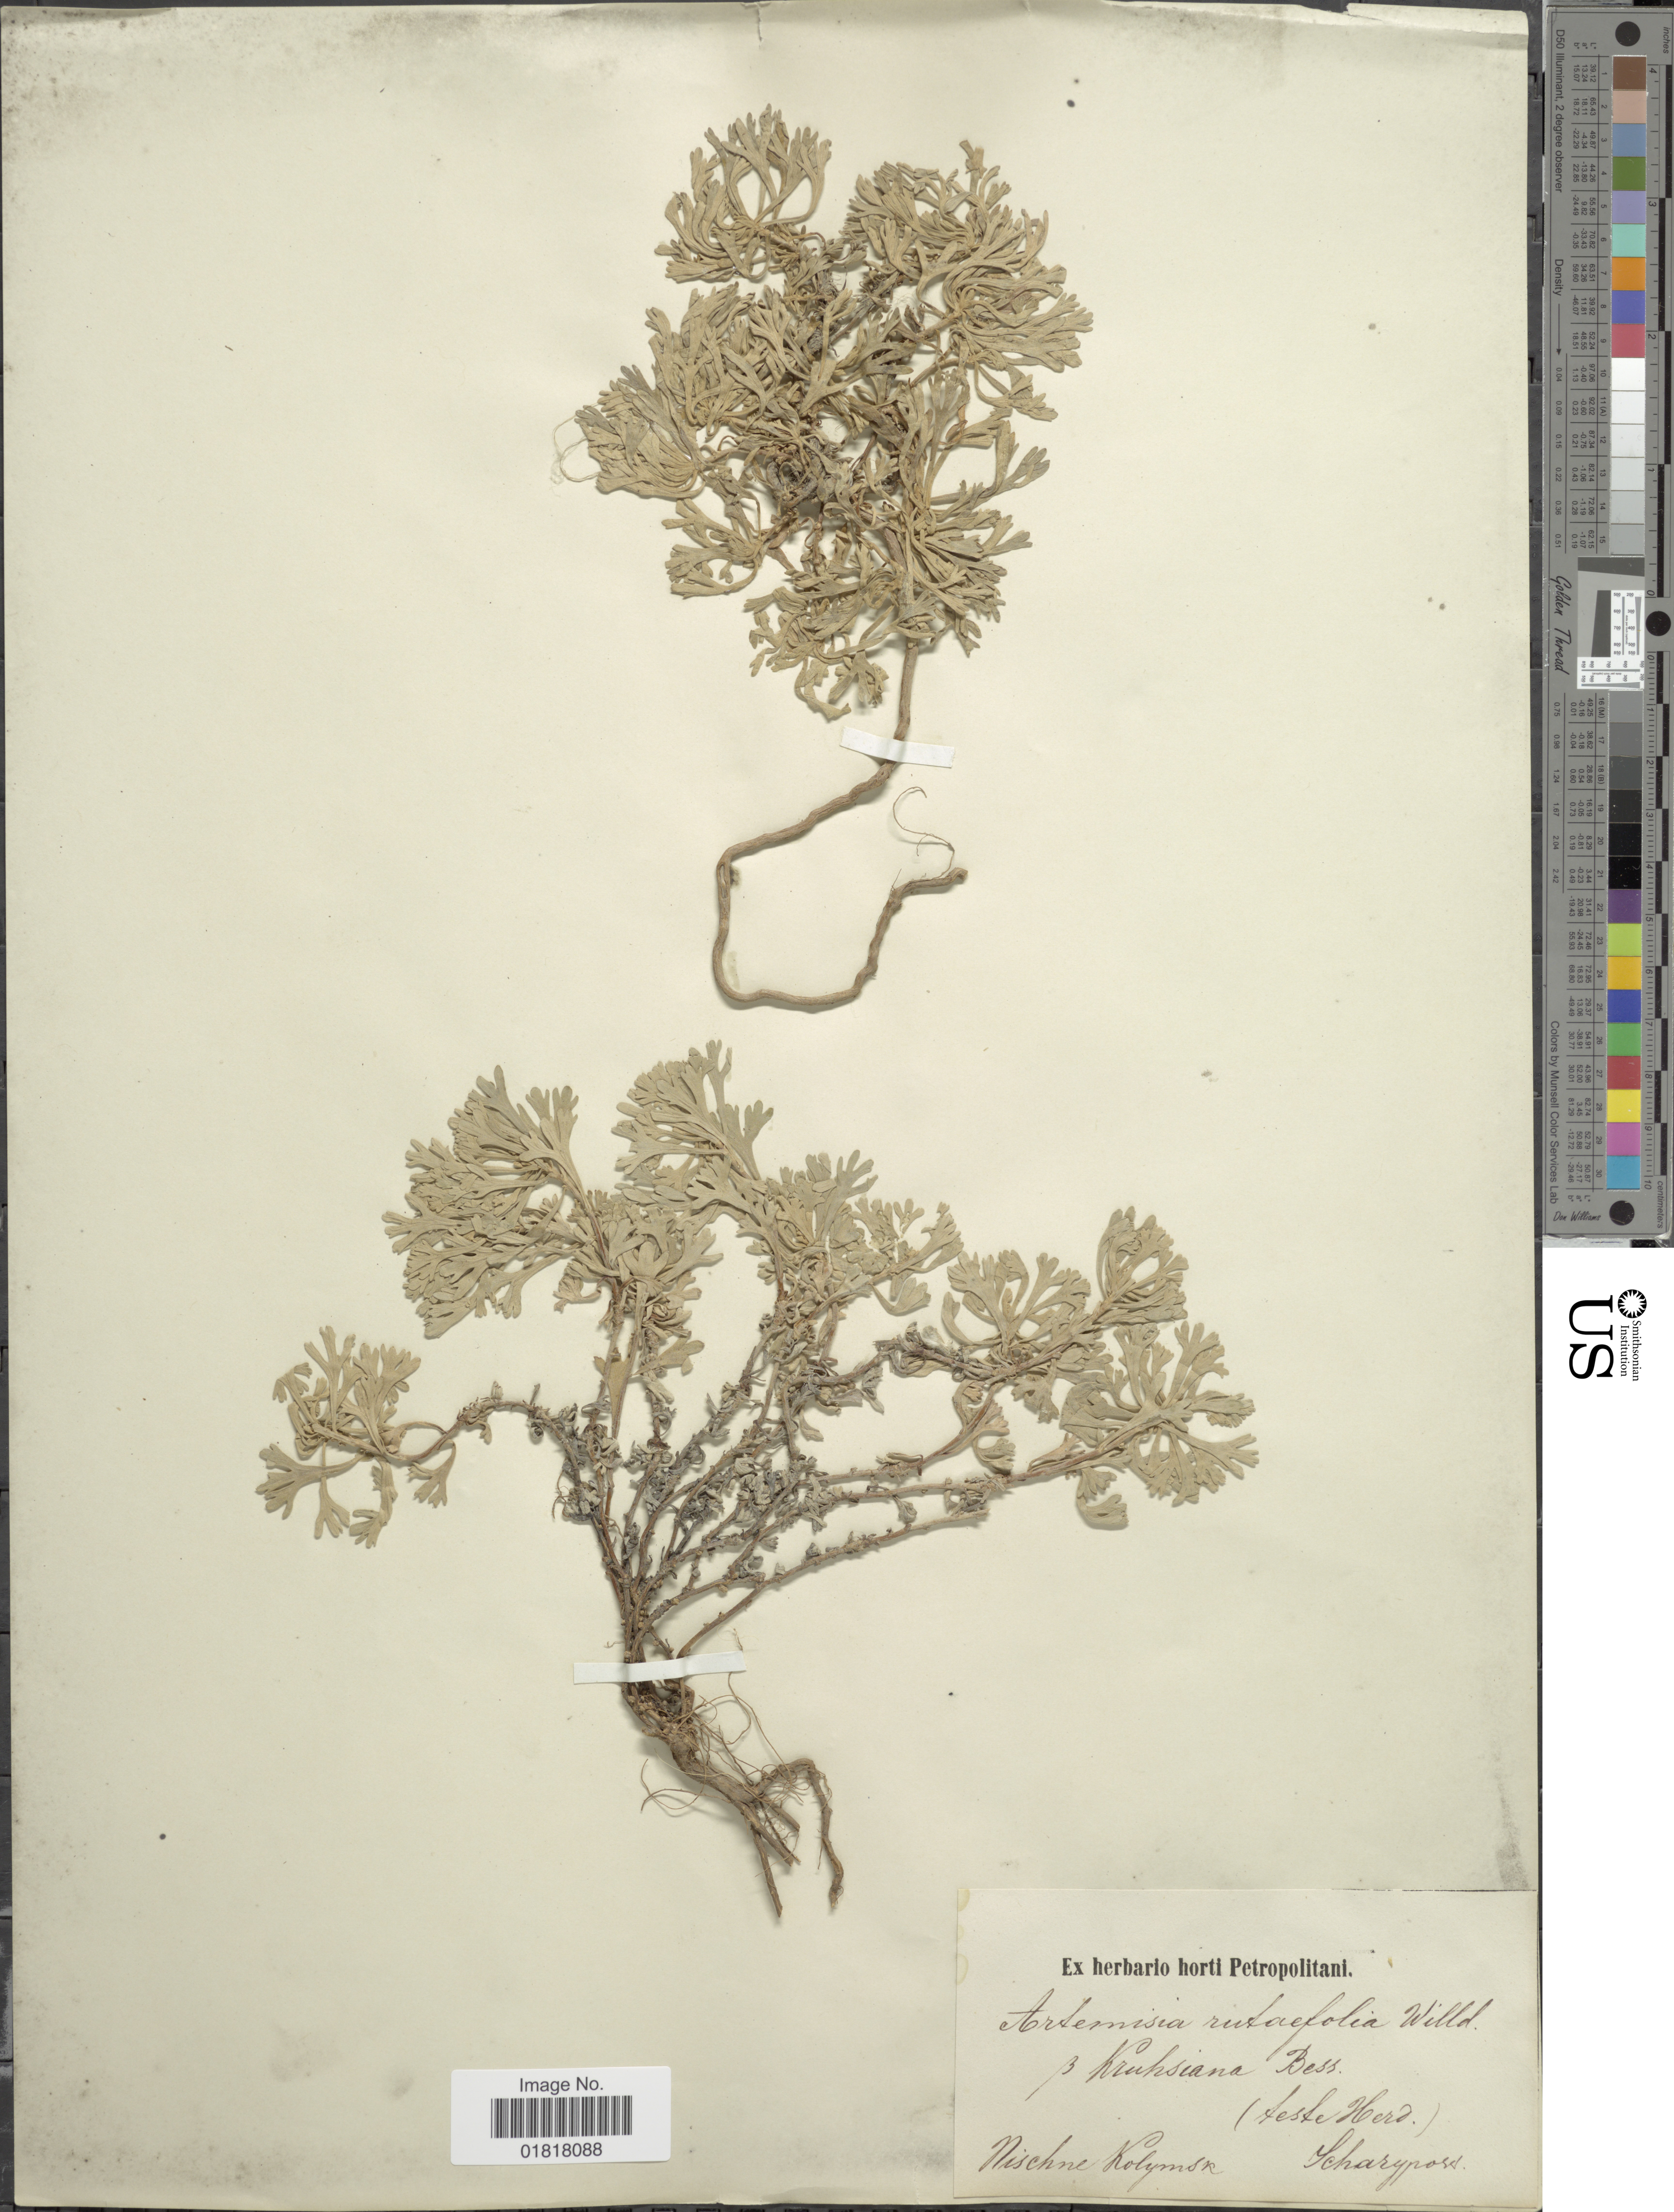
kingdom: Plantae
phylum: Tracheophyta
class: Magnoliopsida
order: Asterales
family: Asteraceae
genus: Artemisia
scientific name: Artemisia rutaefolia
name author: Willd.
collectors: Scharyposs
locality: Mischne Kolymsr [interpreted]